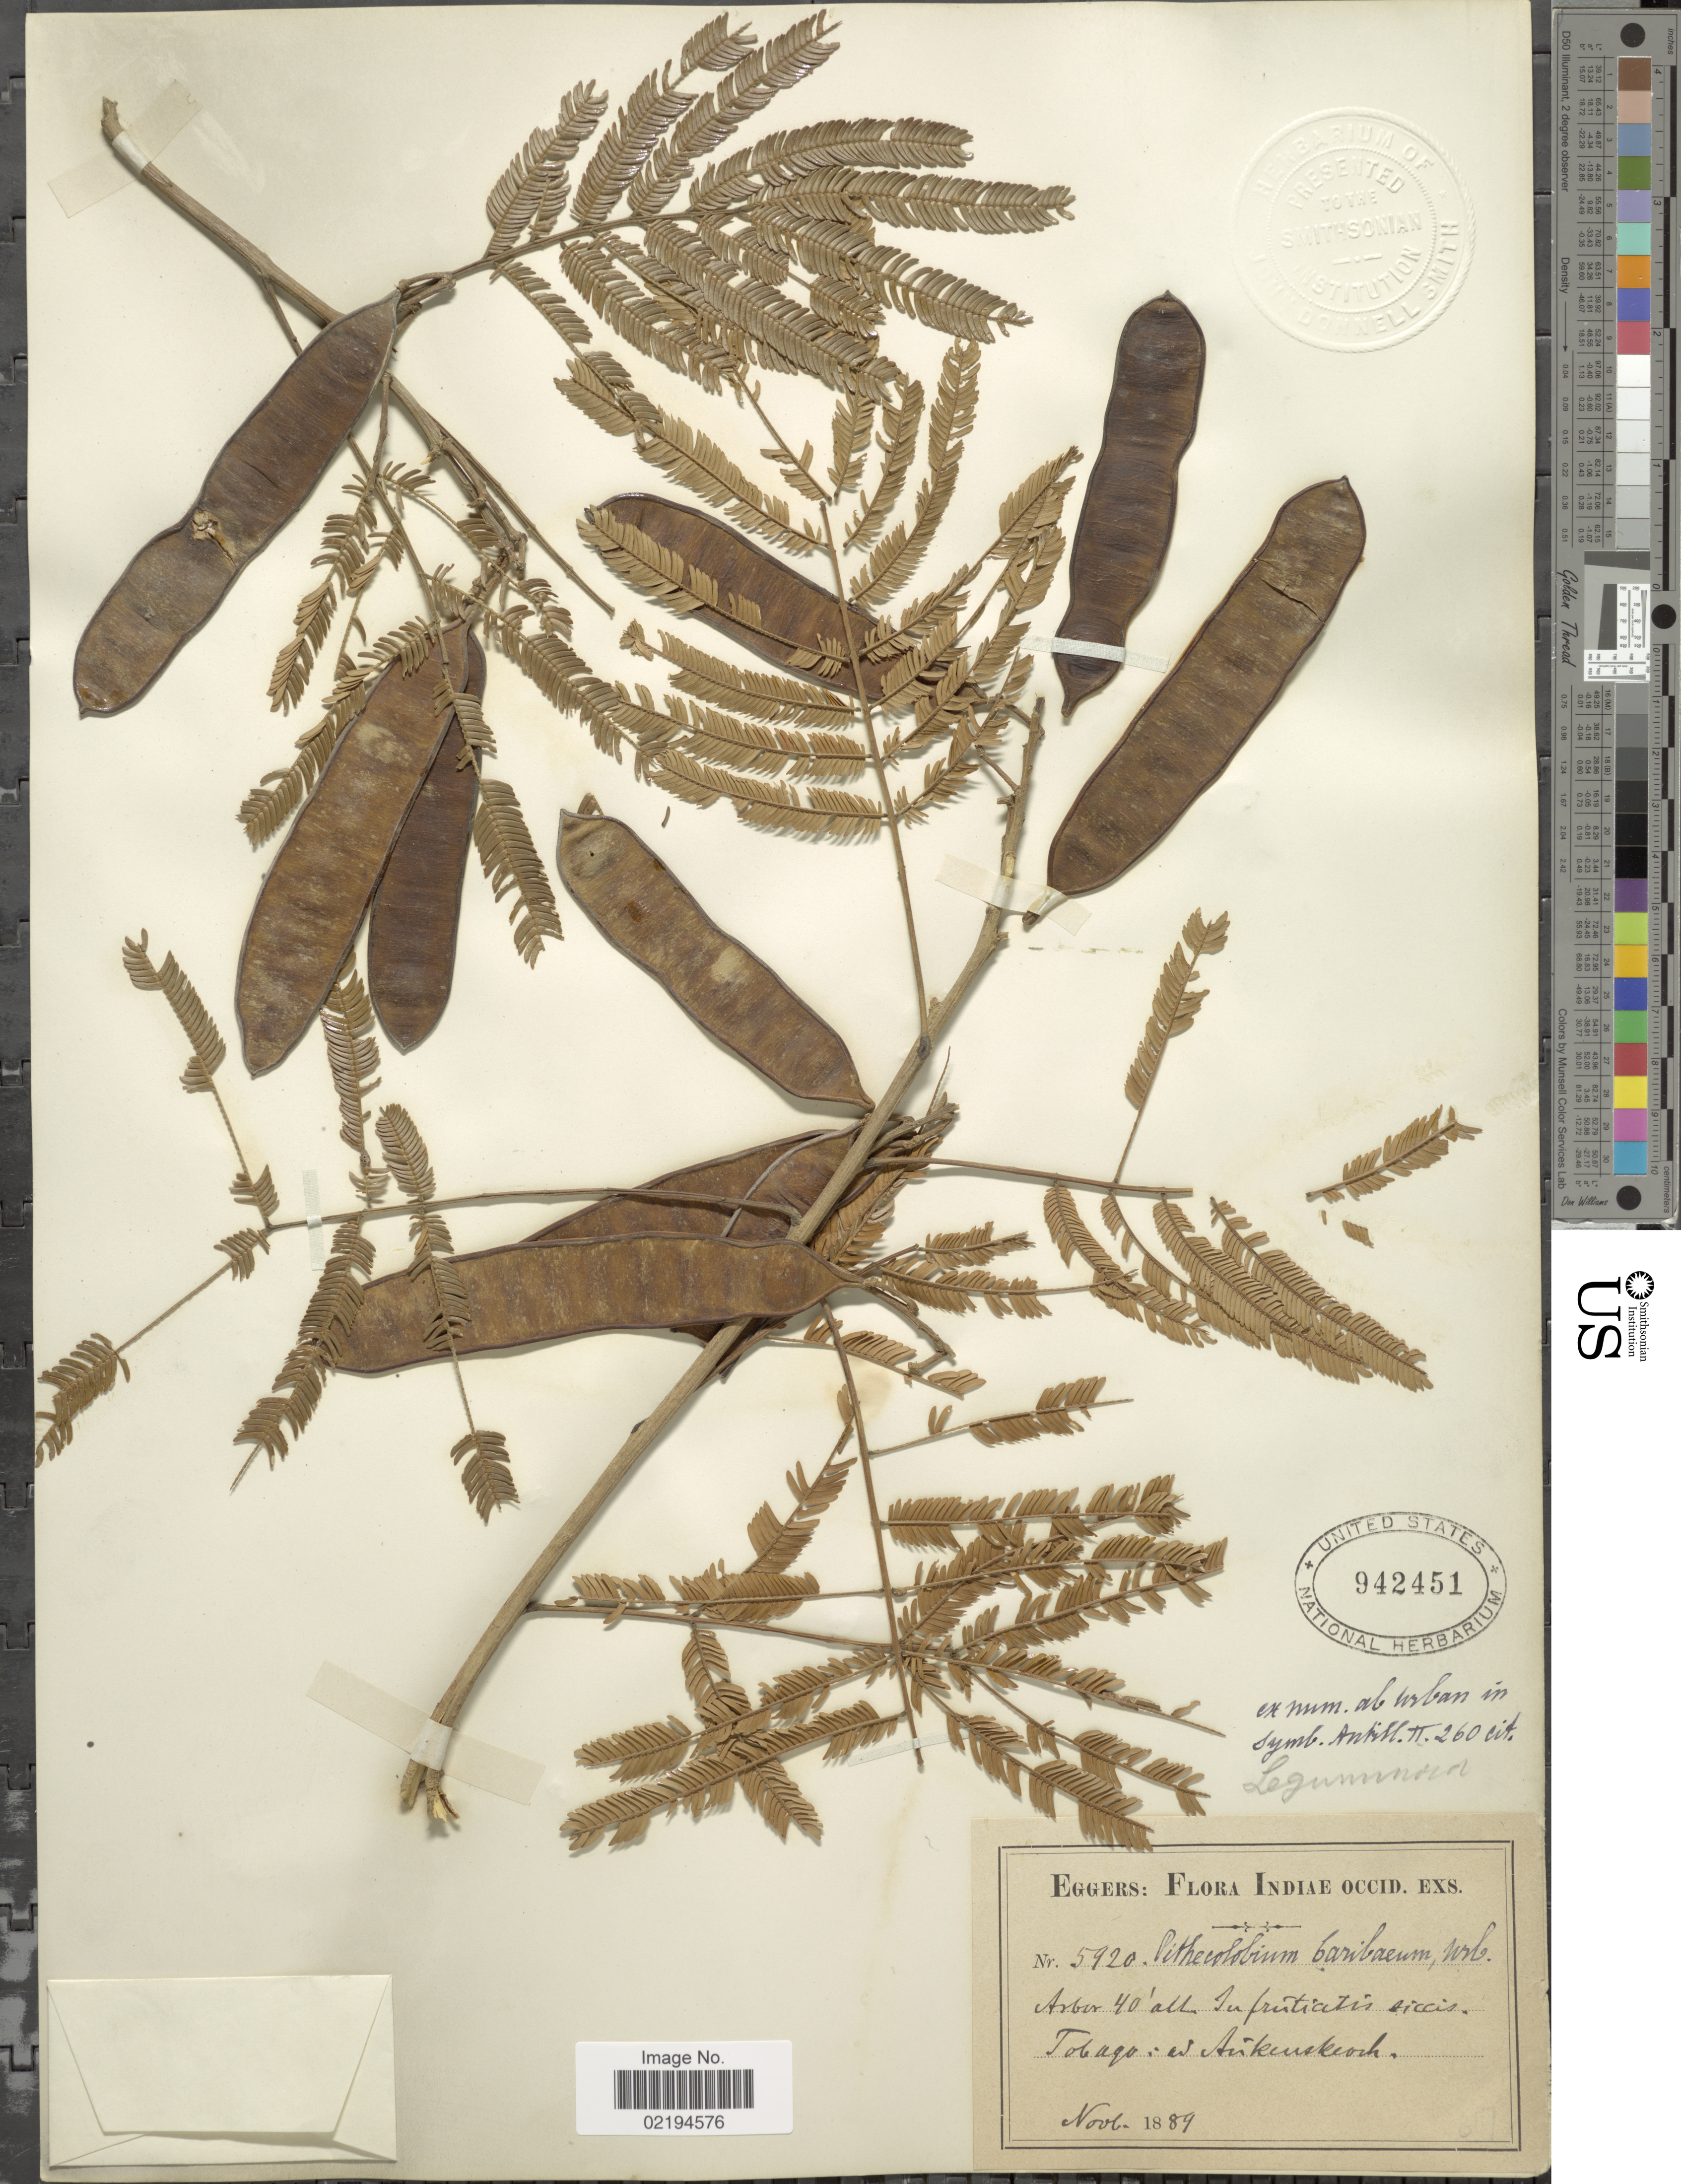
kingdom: Plantae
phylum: Tracheophyta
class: Magnoliopsida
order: Fabales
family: Fabaceae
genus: Pseudalbizzia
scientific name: Pseudalbizzia niopoides var. niopoides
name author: (Spruce ex Benth.) Koenen & Duno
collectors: -. Eggers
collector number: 5920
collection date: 1889-11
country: Trinidad and Tobago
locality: Indiae Occid., Tobago: ad Aukenskeoch.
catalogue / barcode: US 942451